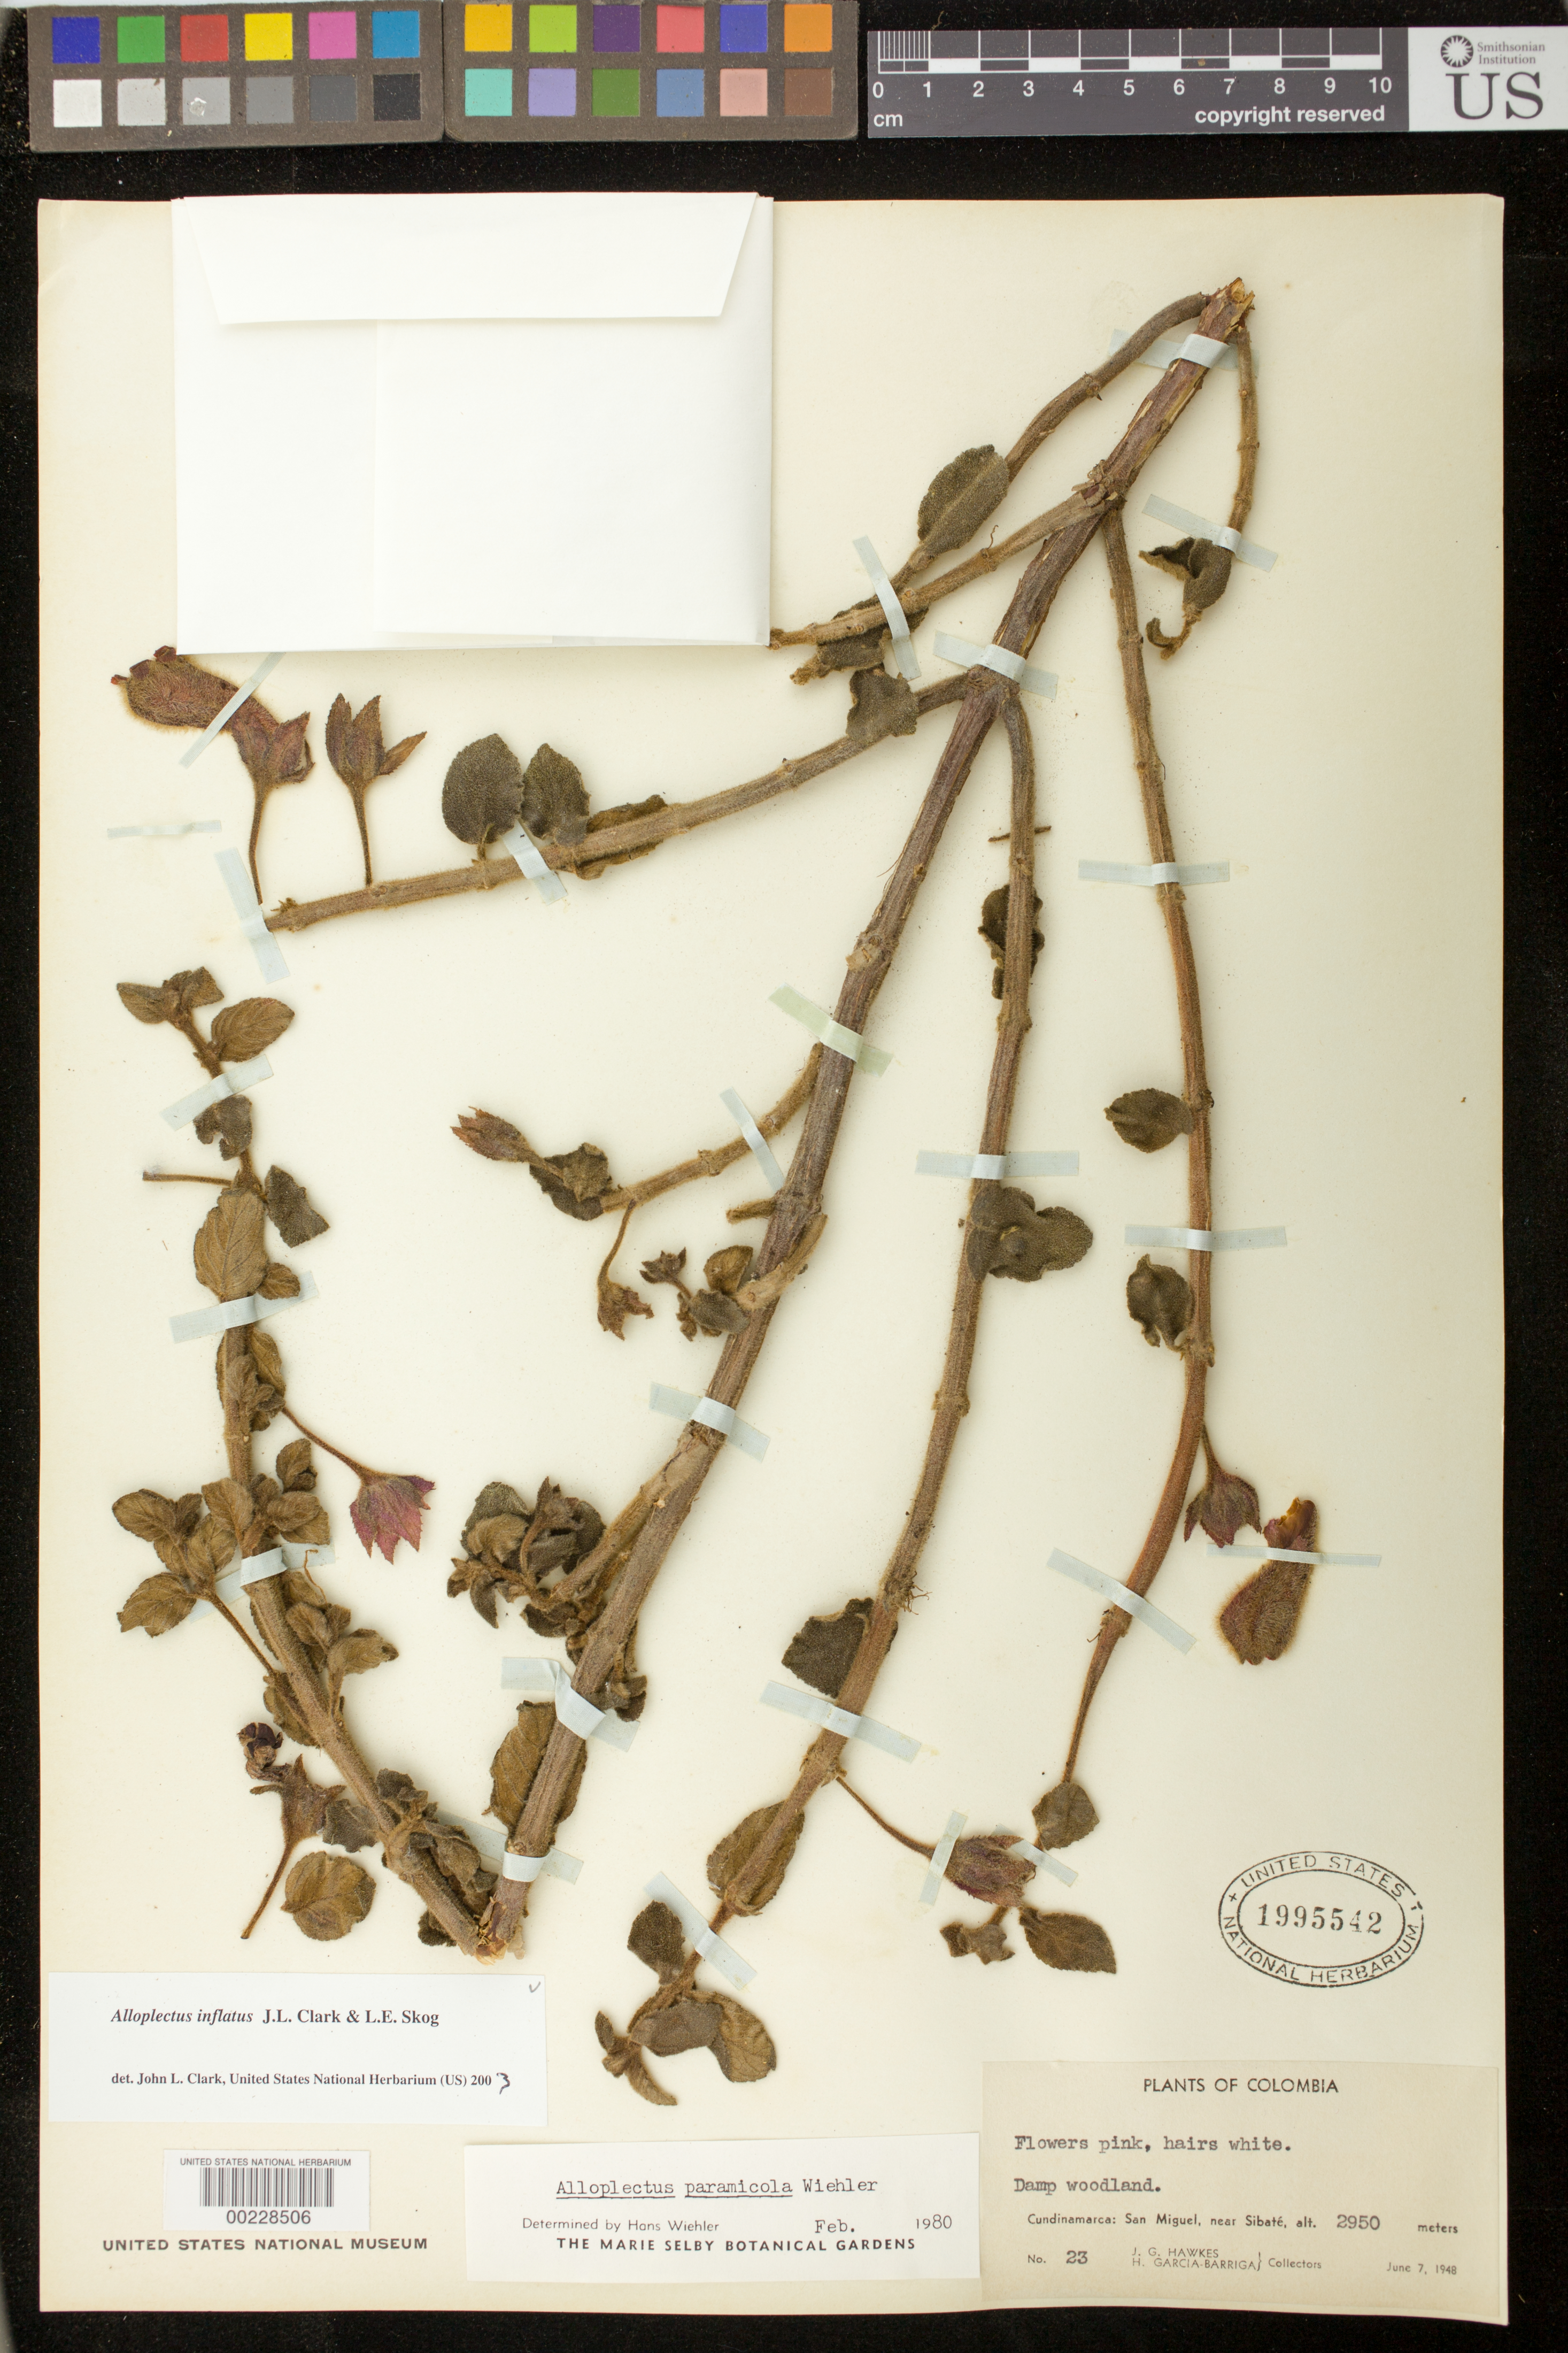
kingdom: Plantae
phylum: Tracheophyta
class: Magnoliopsida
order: Lamiales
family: Gesneriaceae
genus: Alloplectus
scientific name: Alloplectus inflatus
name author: J.L. Clark & L.E. Skog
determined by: Clark, J. L., (SEL), The Marie Selby Botanical Garden (UNITED STATES)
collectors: J. Hawkes & H. García Barriga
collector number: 23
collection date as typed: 07 Jun 1948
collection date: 1948-06-07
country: Colombia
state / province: Cundinamarca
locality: San Miguel, near Sibate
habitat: Damp woodland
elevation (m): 2950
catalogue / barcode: US 1995542